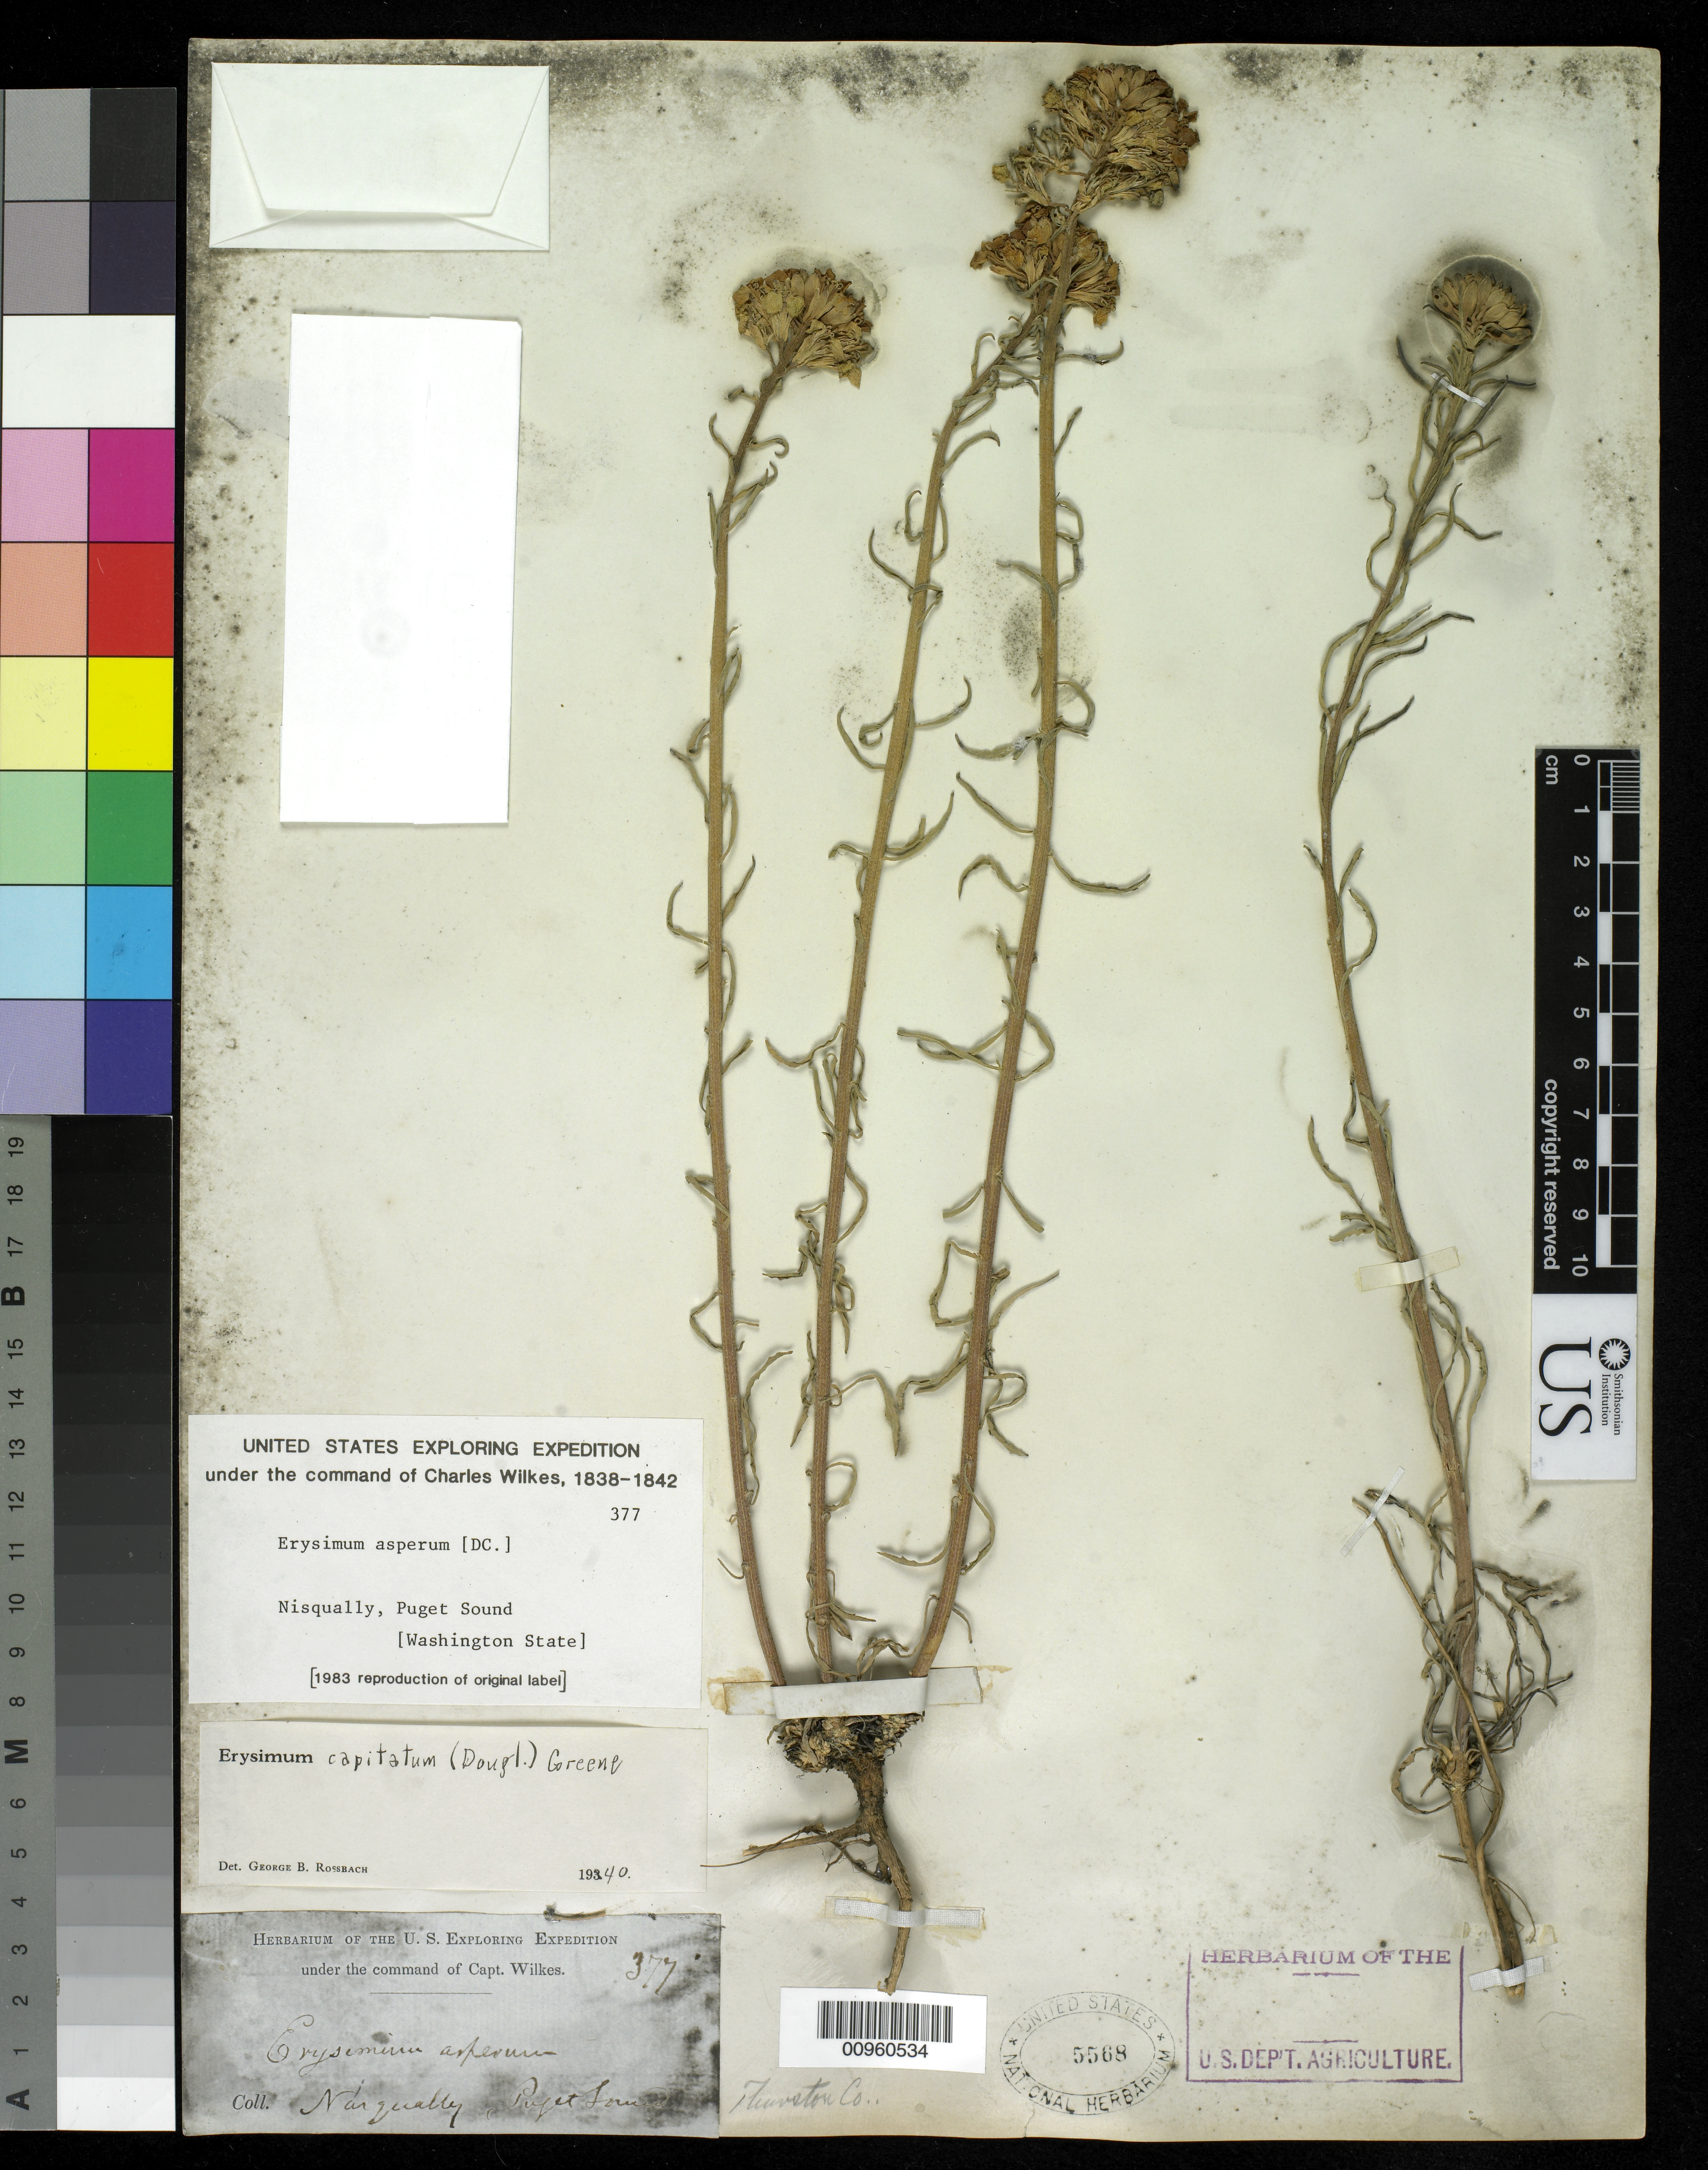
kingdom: Plantae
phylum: Tracheophyta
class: Magnoliopsida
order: Brassicales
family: Brassicaceae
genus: Erysimum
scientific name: Erysimum capitatum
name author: (Douglas ex Hook.) Greene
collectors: Wilkes Explor. Exped.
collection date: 1838/1842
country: United States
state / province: Washington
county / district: King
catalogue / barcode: US 5568